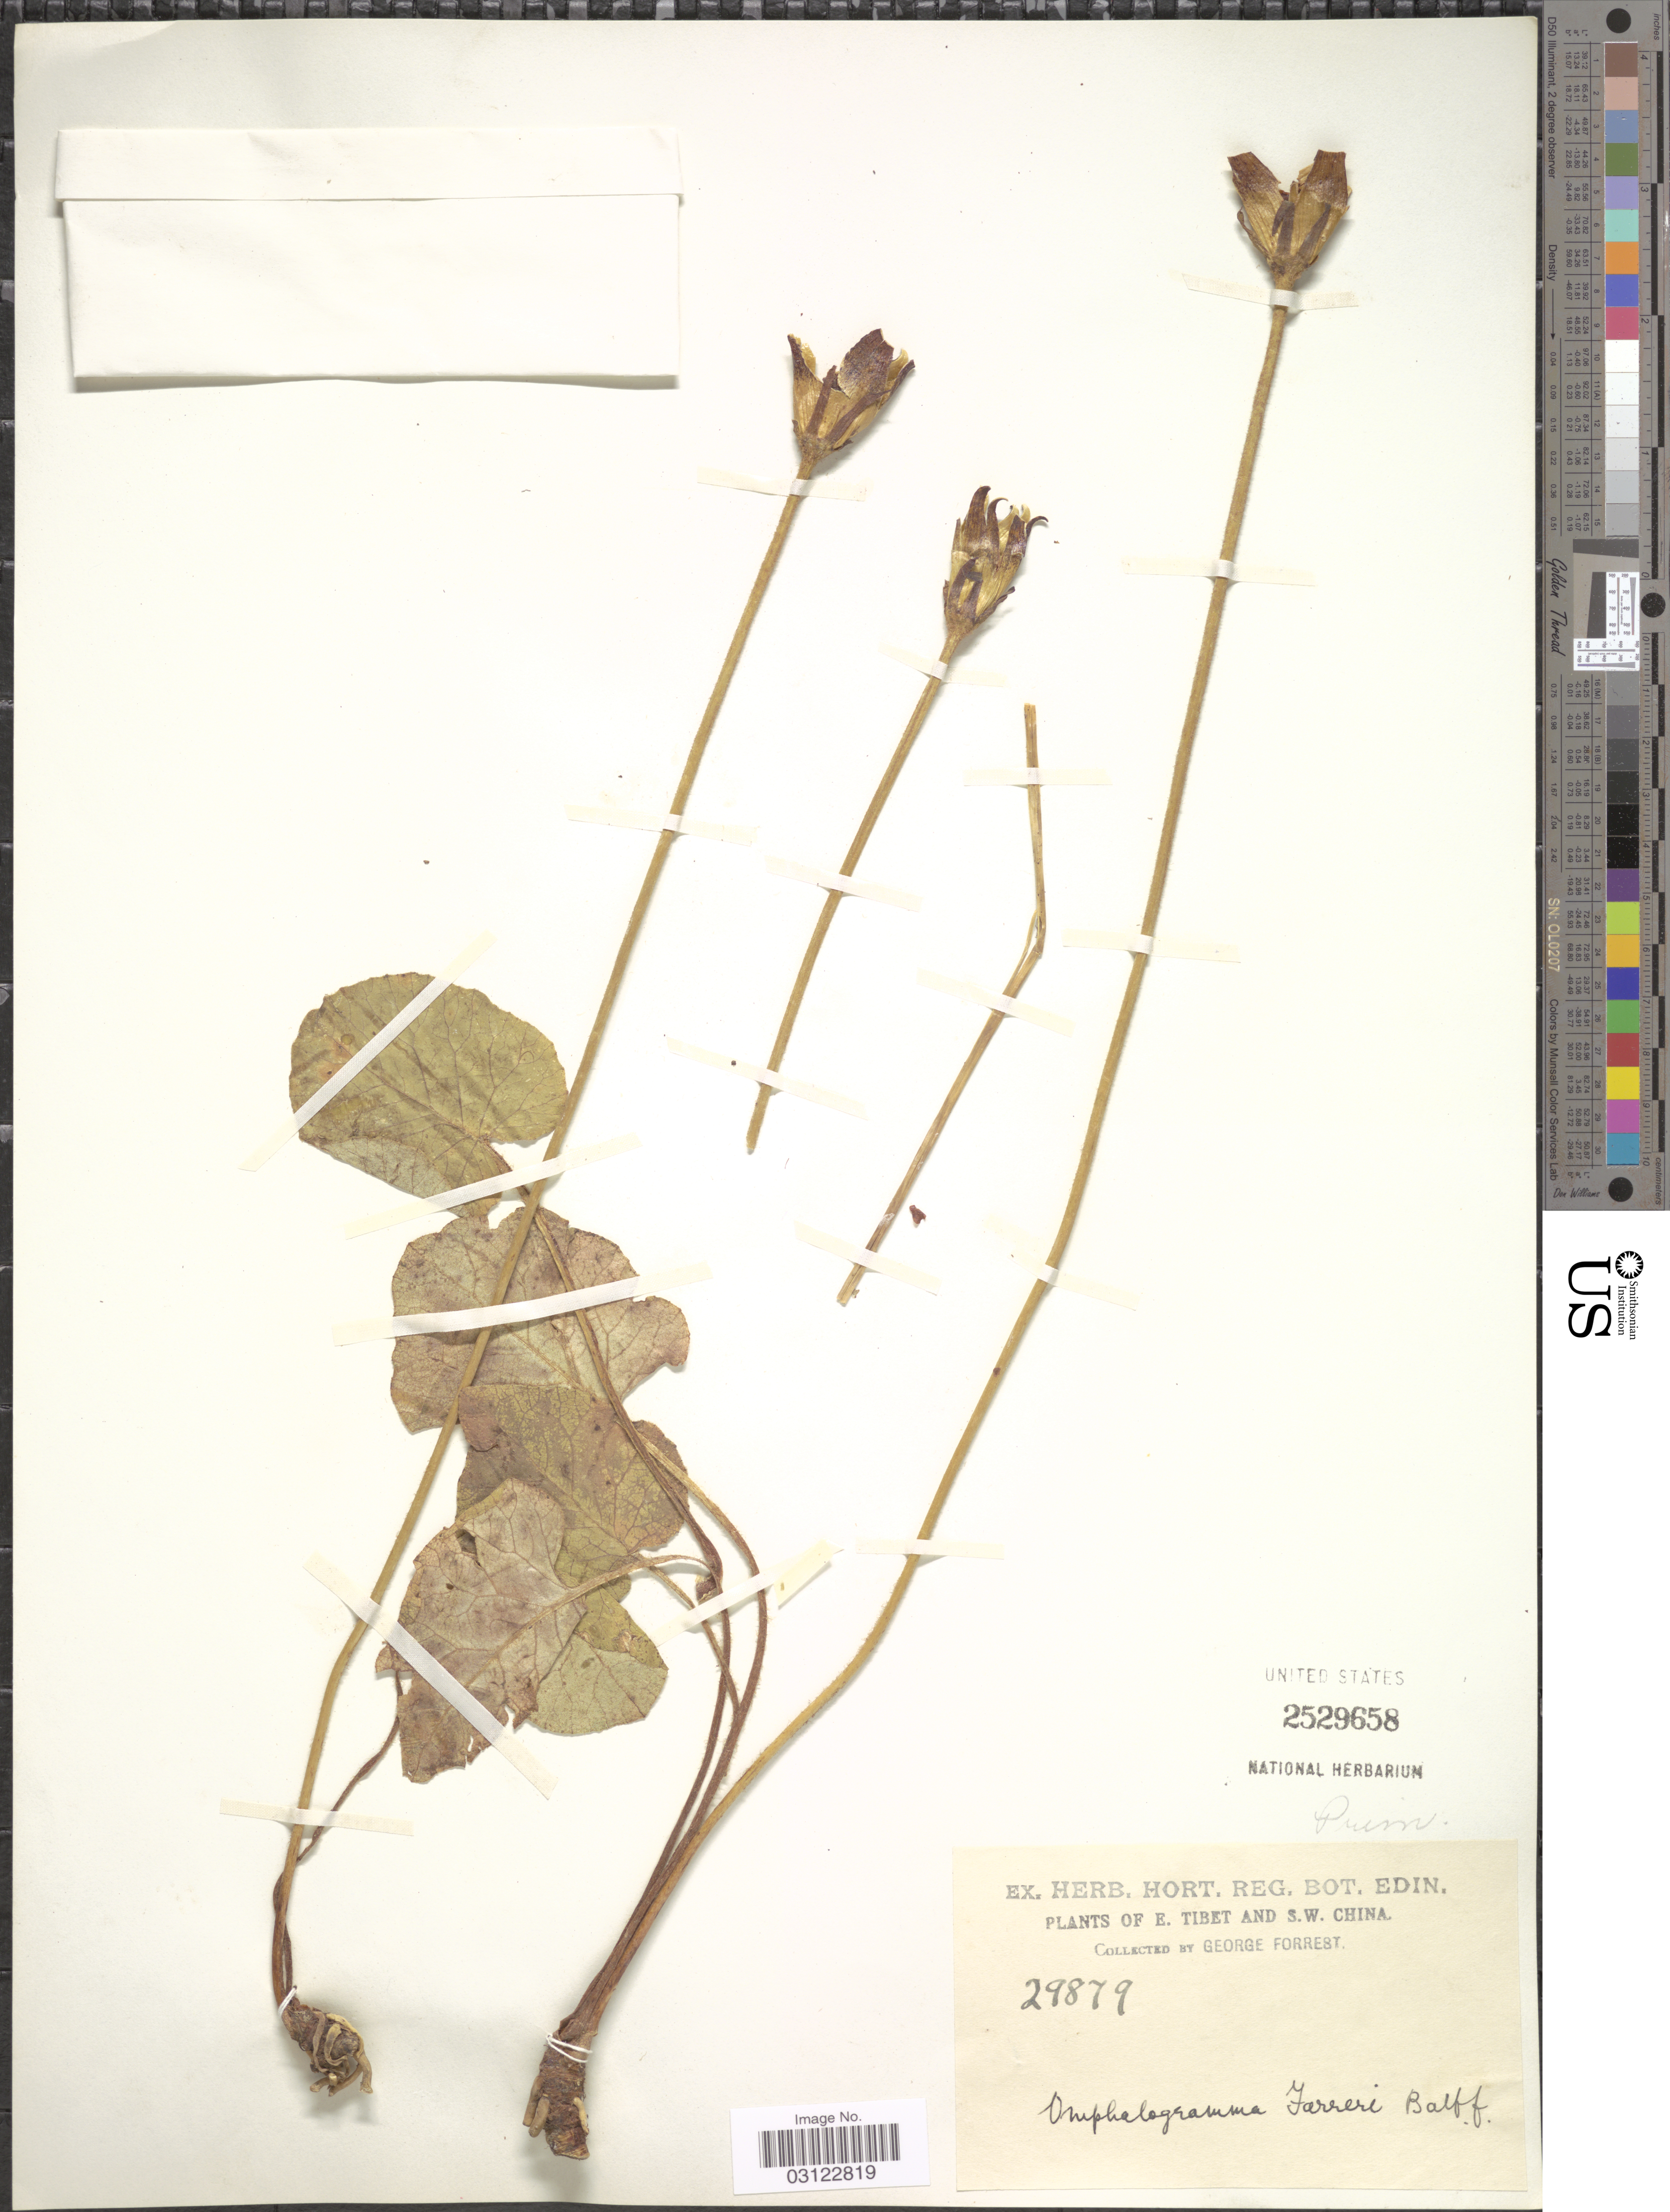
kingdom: Plantae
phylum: Tracheophyta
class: Magnoliopsida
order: Ericales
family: Primulaceae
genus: Omphalogramma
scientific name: Omphalogramma farreri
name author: Balf. f.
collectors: G. Forrest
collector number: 29879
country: China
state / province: Xizang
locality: E. Tibet and S.W. China.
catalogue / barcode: US 2529658